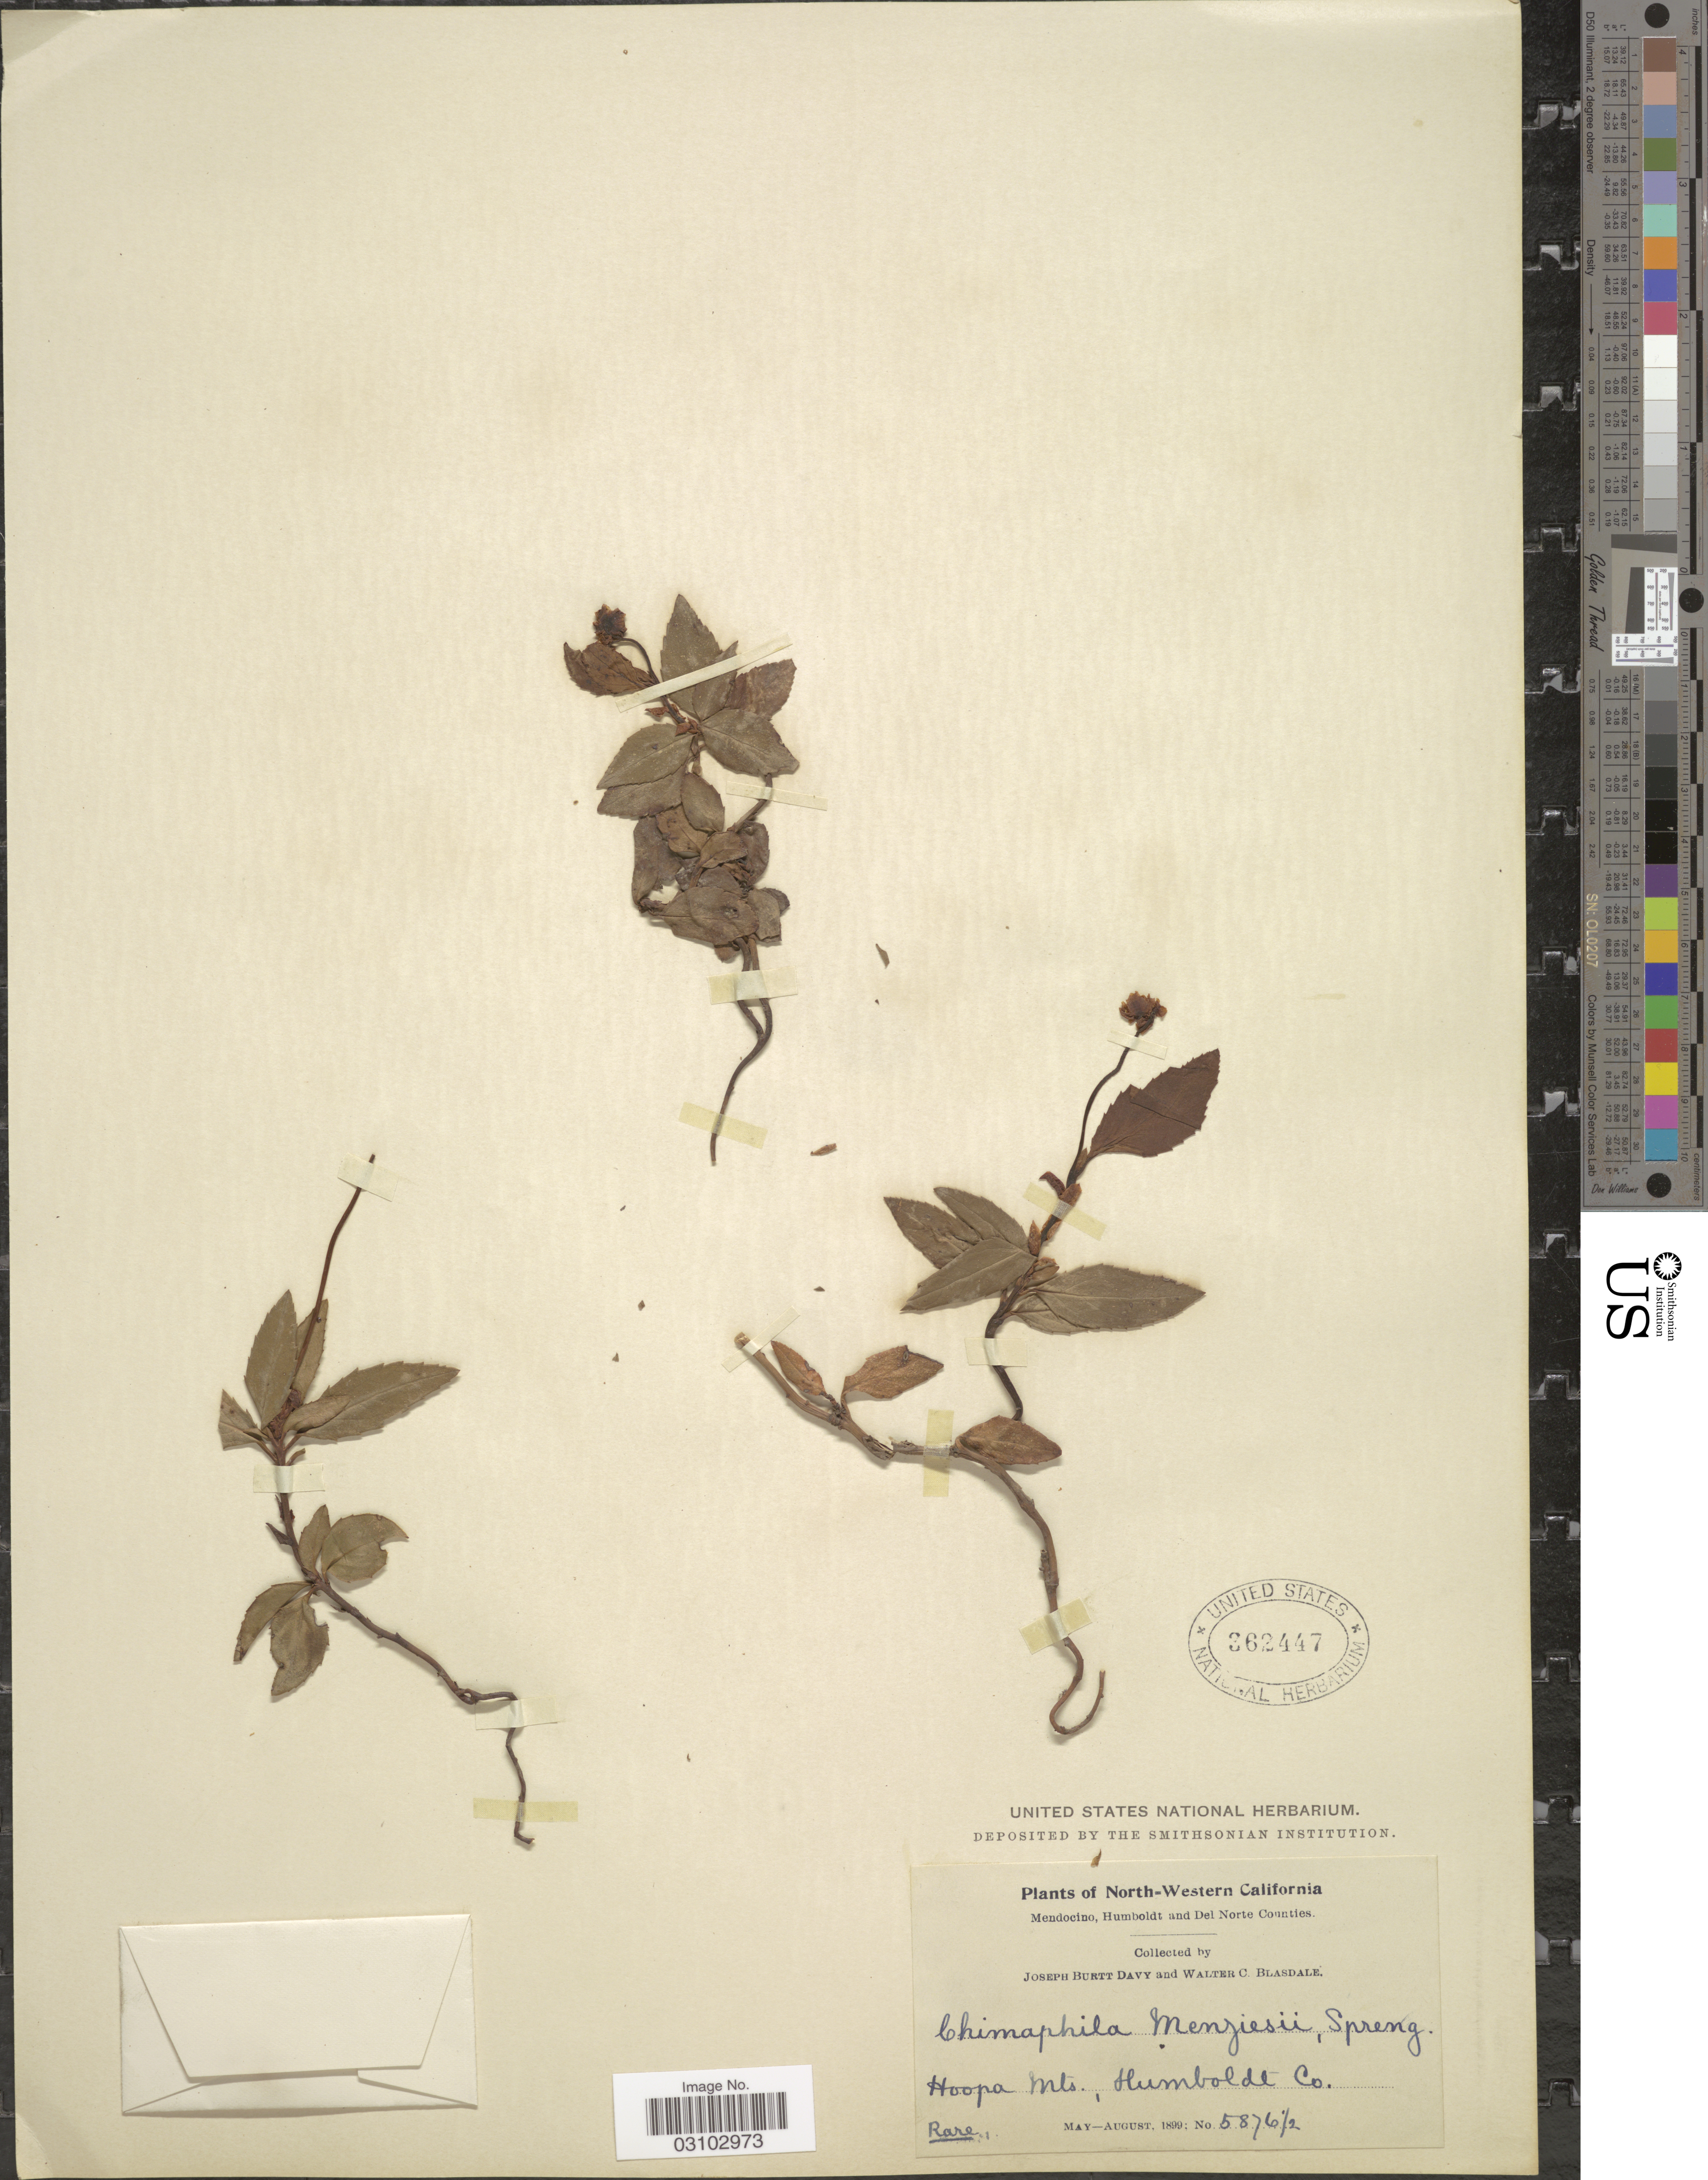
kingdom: Plantae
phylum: Tracheophyta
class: Magnoliopsida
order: Ericales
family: Ericaceae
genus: Chimaphila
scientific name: Chimaphila menziesii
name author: (R. Br. ex G. Don) Spreng.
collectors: J. Burtt Davy & W. Blasdale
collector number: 5876½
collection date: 1899-05/1899-08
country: United States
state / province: California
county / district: Humboldt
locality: North-Western California. Mendocino, Humboldt and Del Norte Counties. Hoopa Mts., Humboldt Co.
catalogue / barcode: US 362447